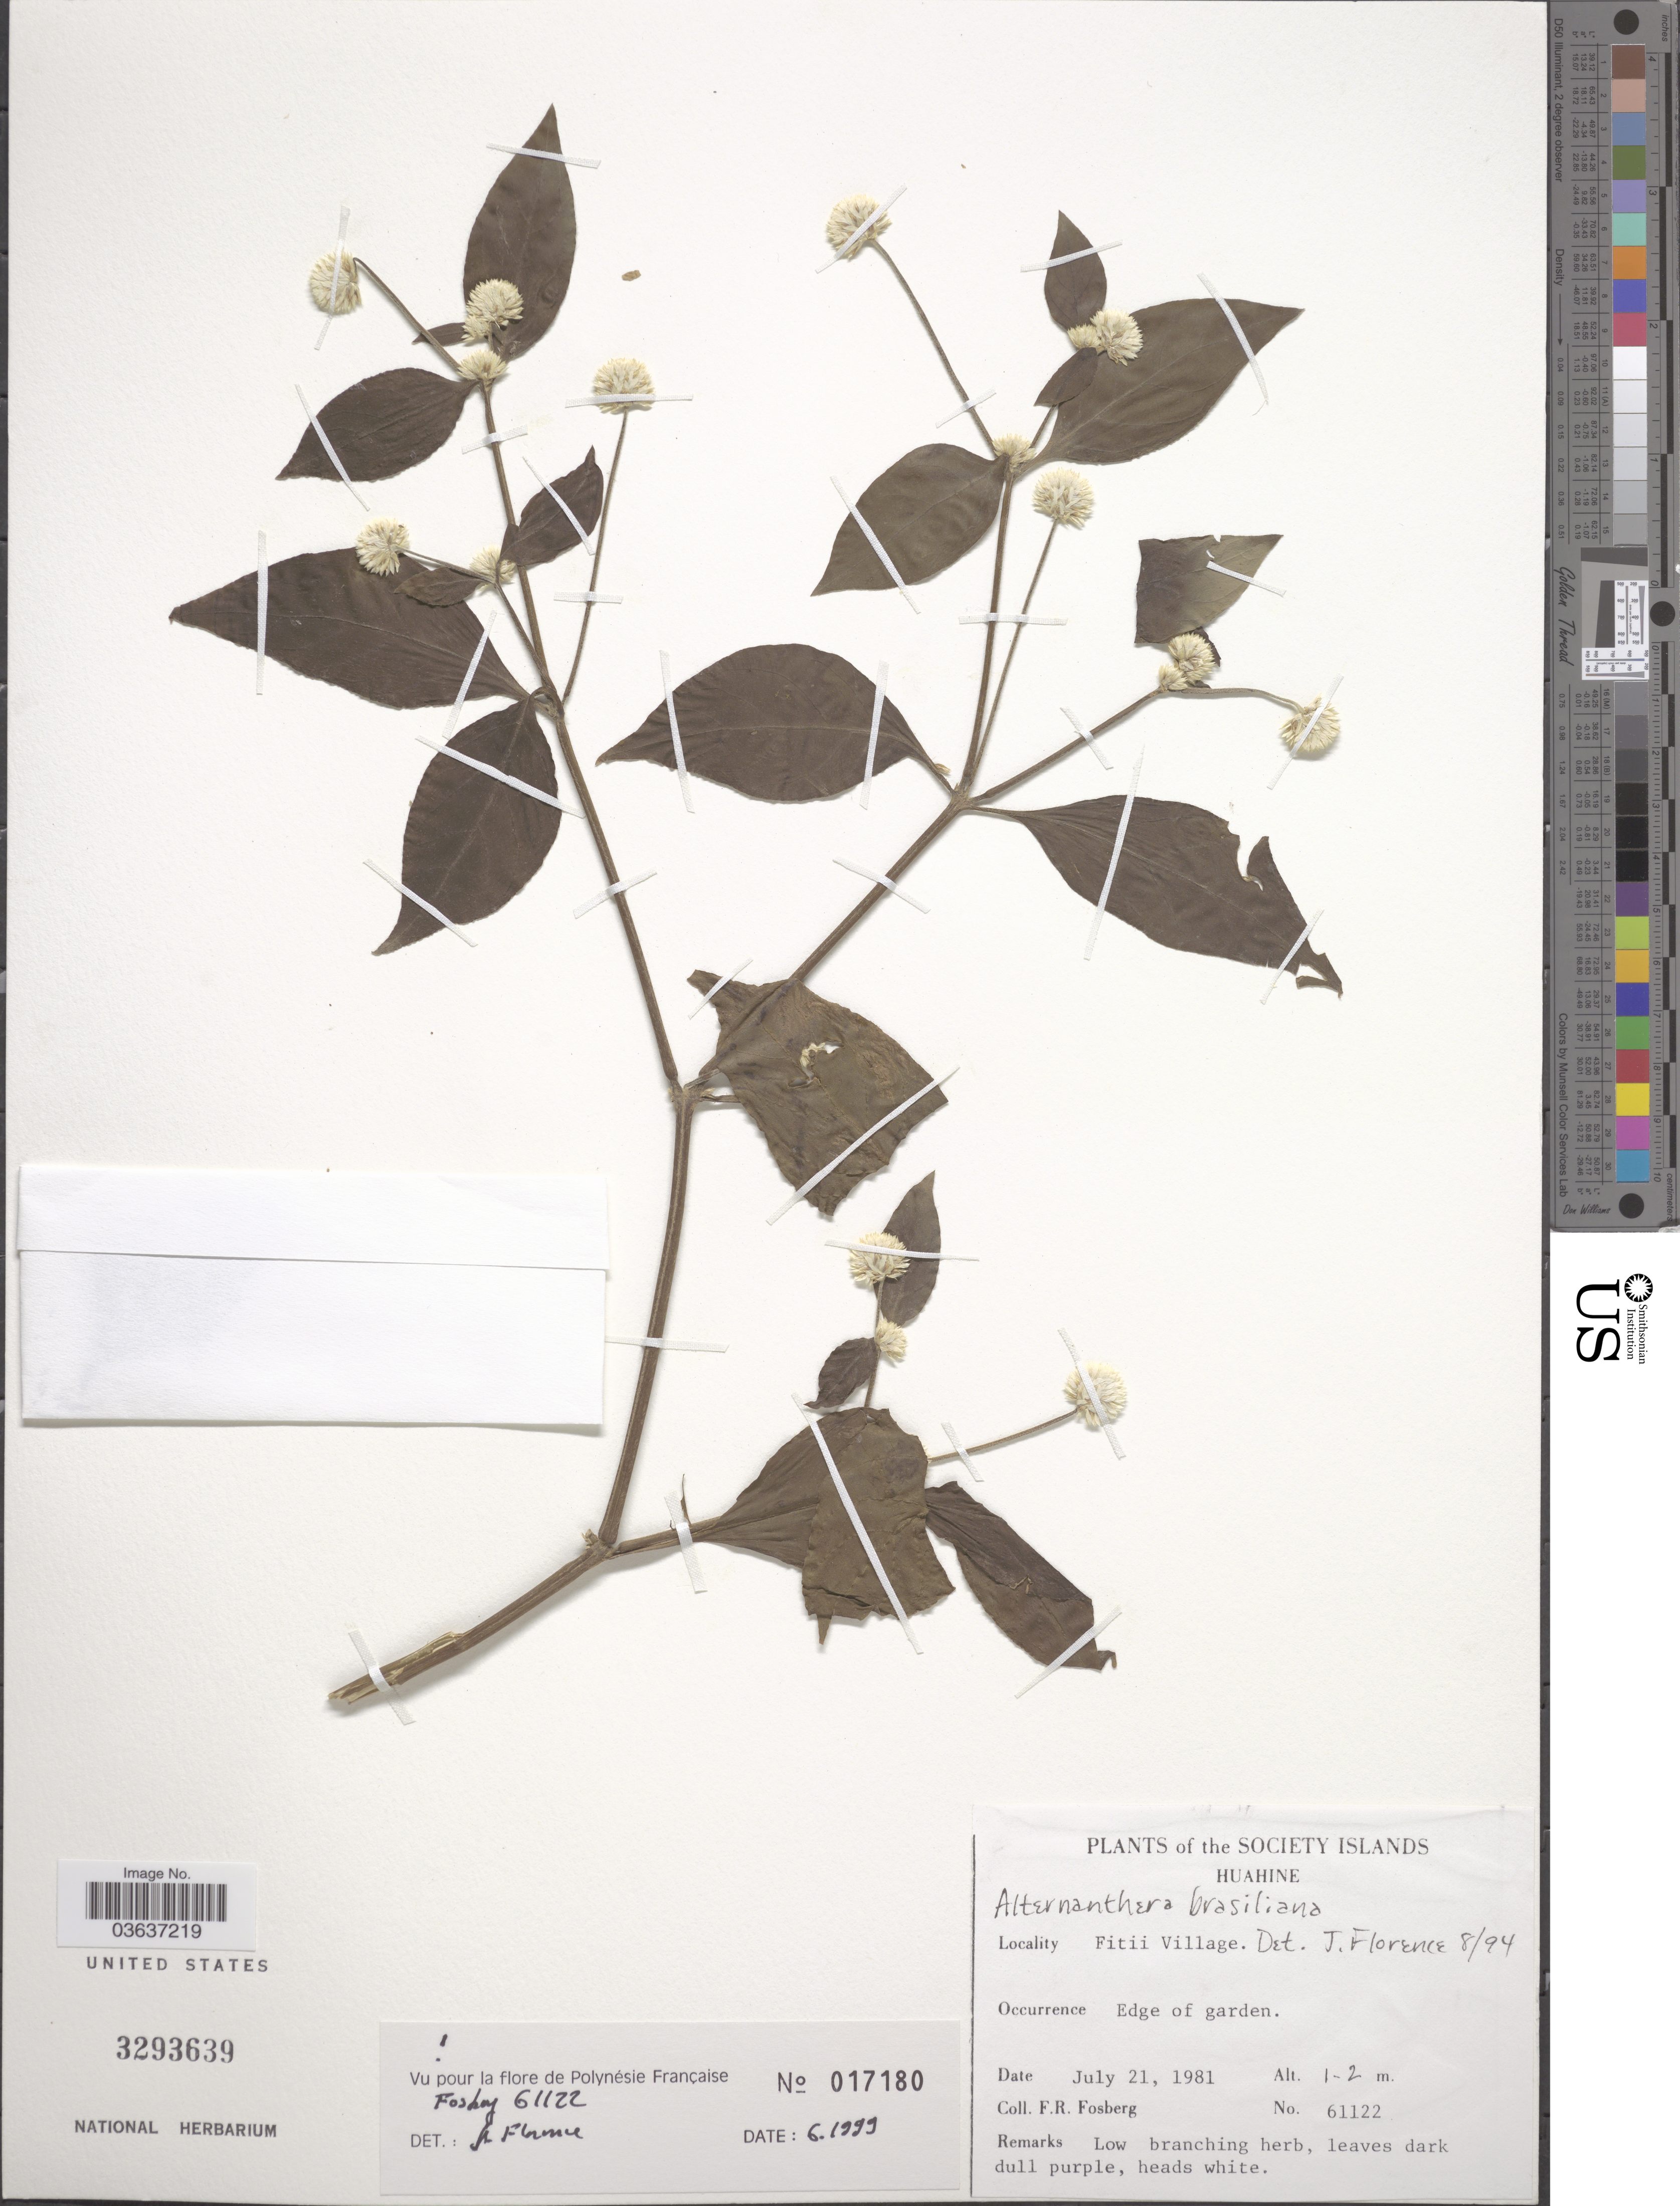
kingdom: Plantae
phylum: Tracheophyta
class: Magnoliopsida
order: Caryophyllales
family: Amaranthaceae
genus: Alternanthera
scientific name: Alternanthera brasiliana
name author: (L.) Kuntze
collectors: F. R. Fosberg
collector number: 61122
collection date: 1981-07-21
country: French Polynesia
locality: The Society Islands. Huahine. Fitii Village. Edge of garden.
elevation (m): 1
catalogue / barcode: US 3293639